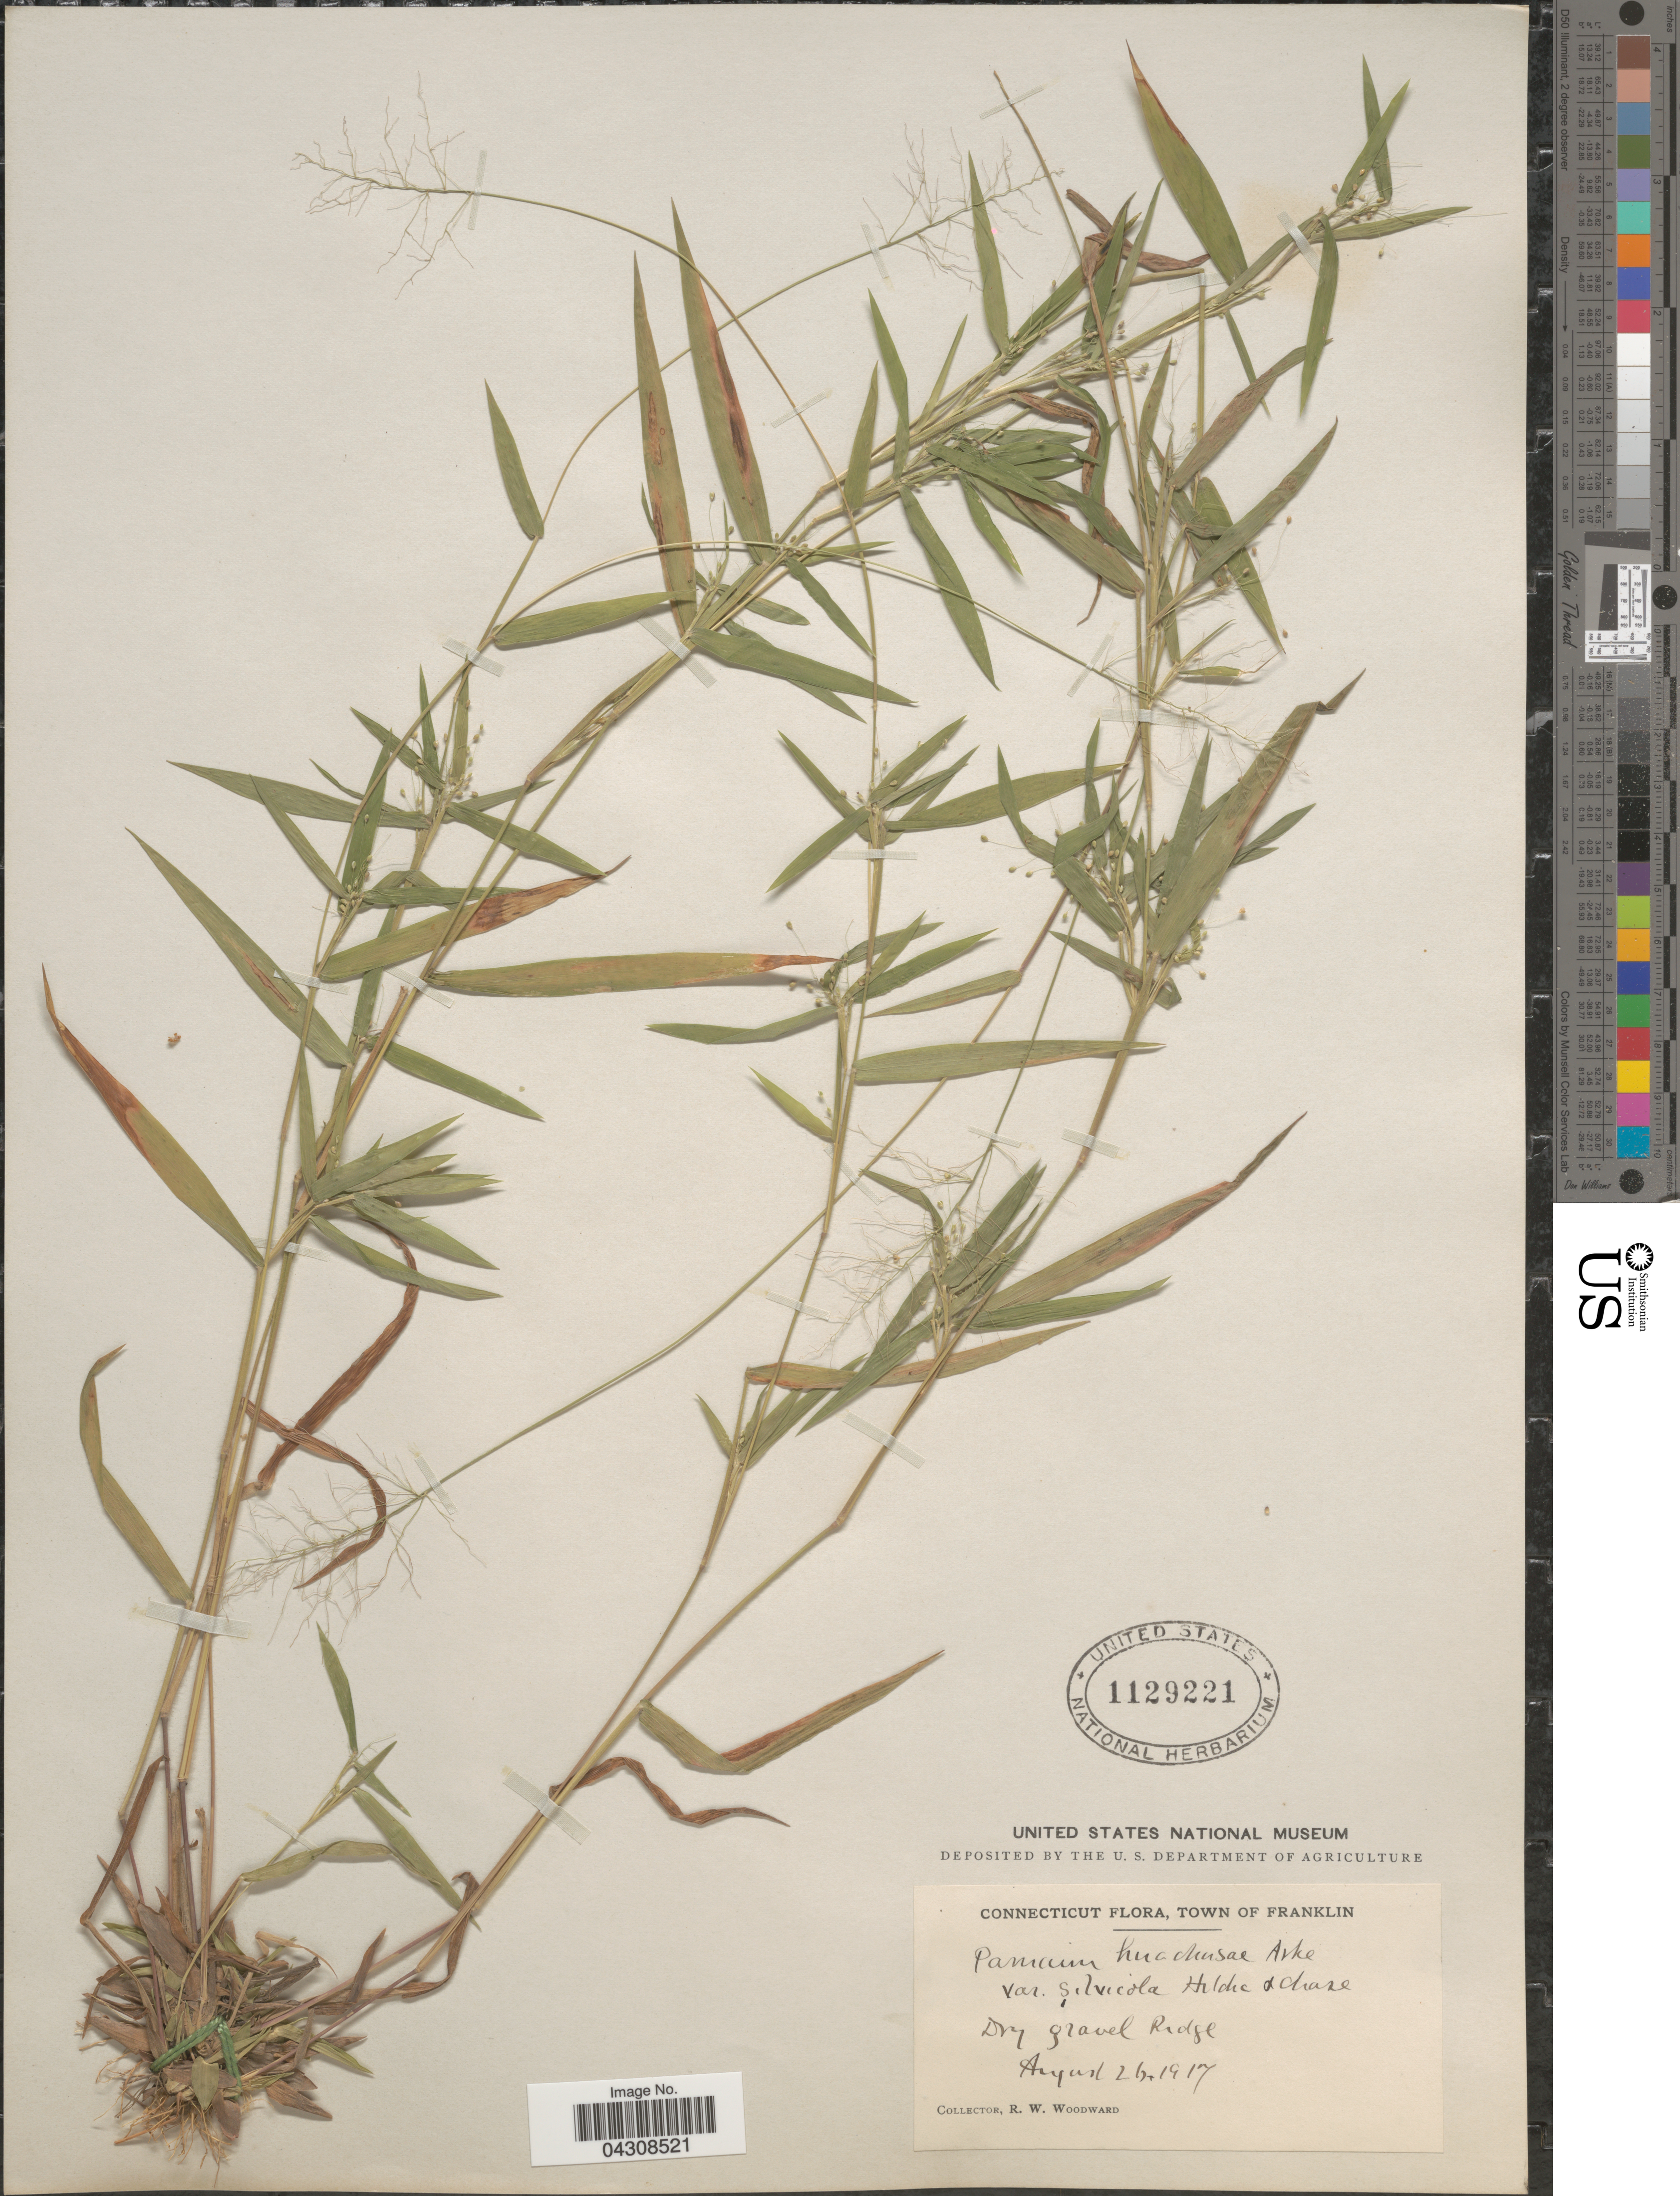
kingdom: Plantae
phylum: Tracheophyta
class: Liliopsida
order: Poales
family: Poaceae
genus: Dichanthelium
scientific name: Dichanthelium acuminatum var. acuminatum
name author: (Sw.) Gould & C.A. Clark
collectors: R. Woodward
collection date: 1917-08-26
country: United States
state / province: Connecticut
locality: Town of Franklin. Dry gravel Ridge.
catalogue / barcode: US 1129221